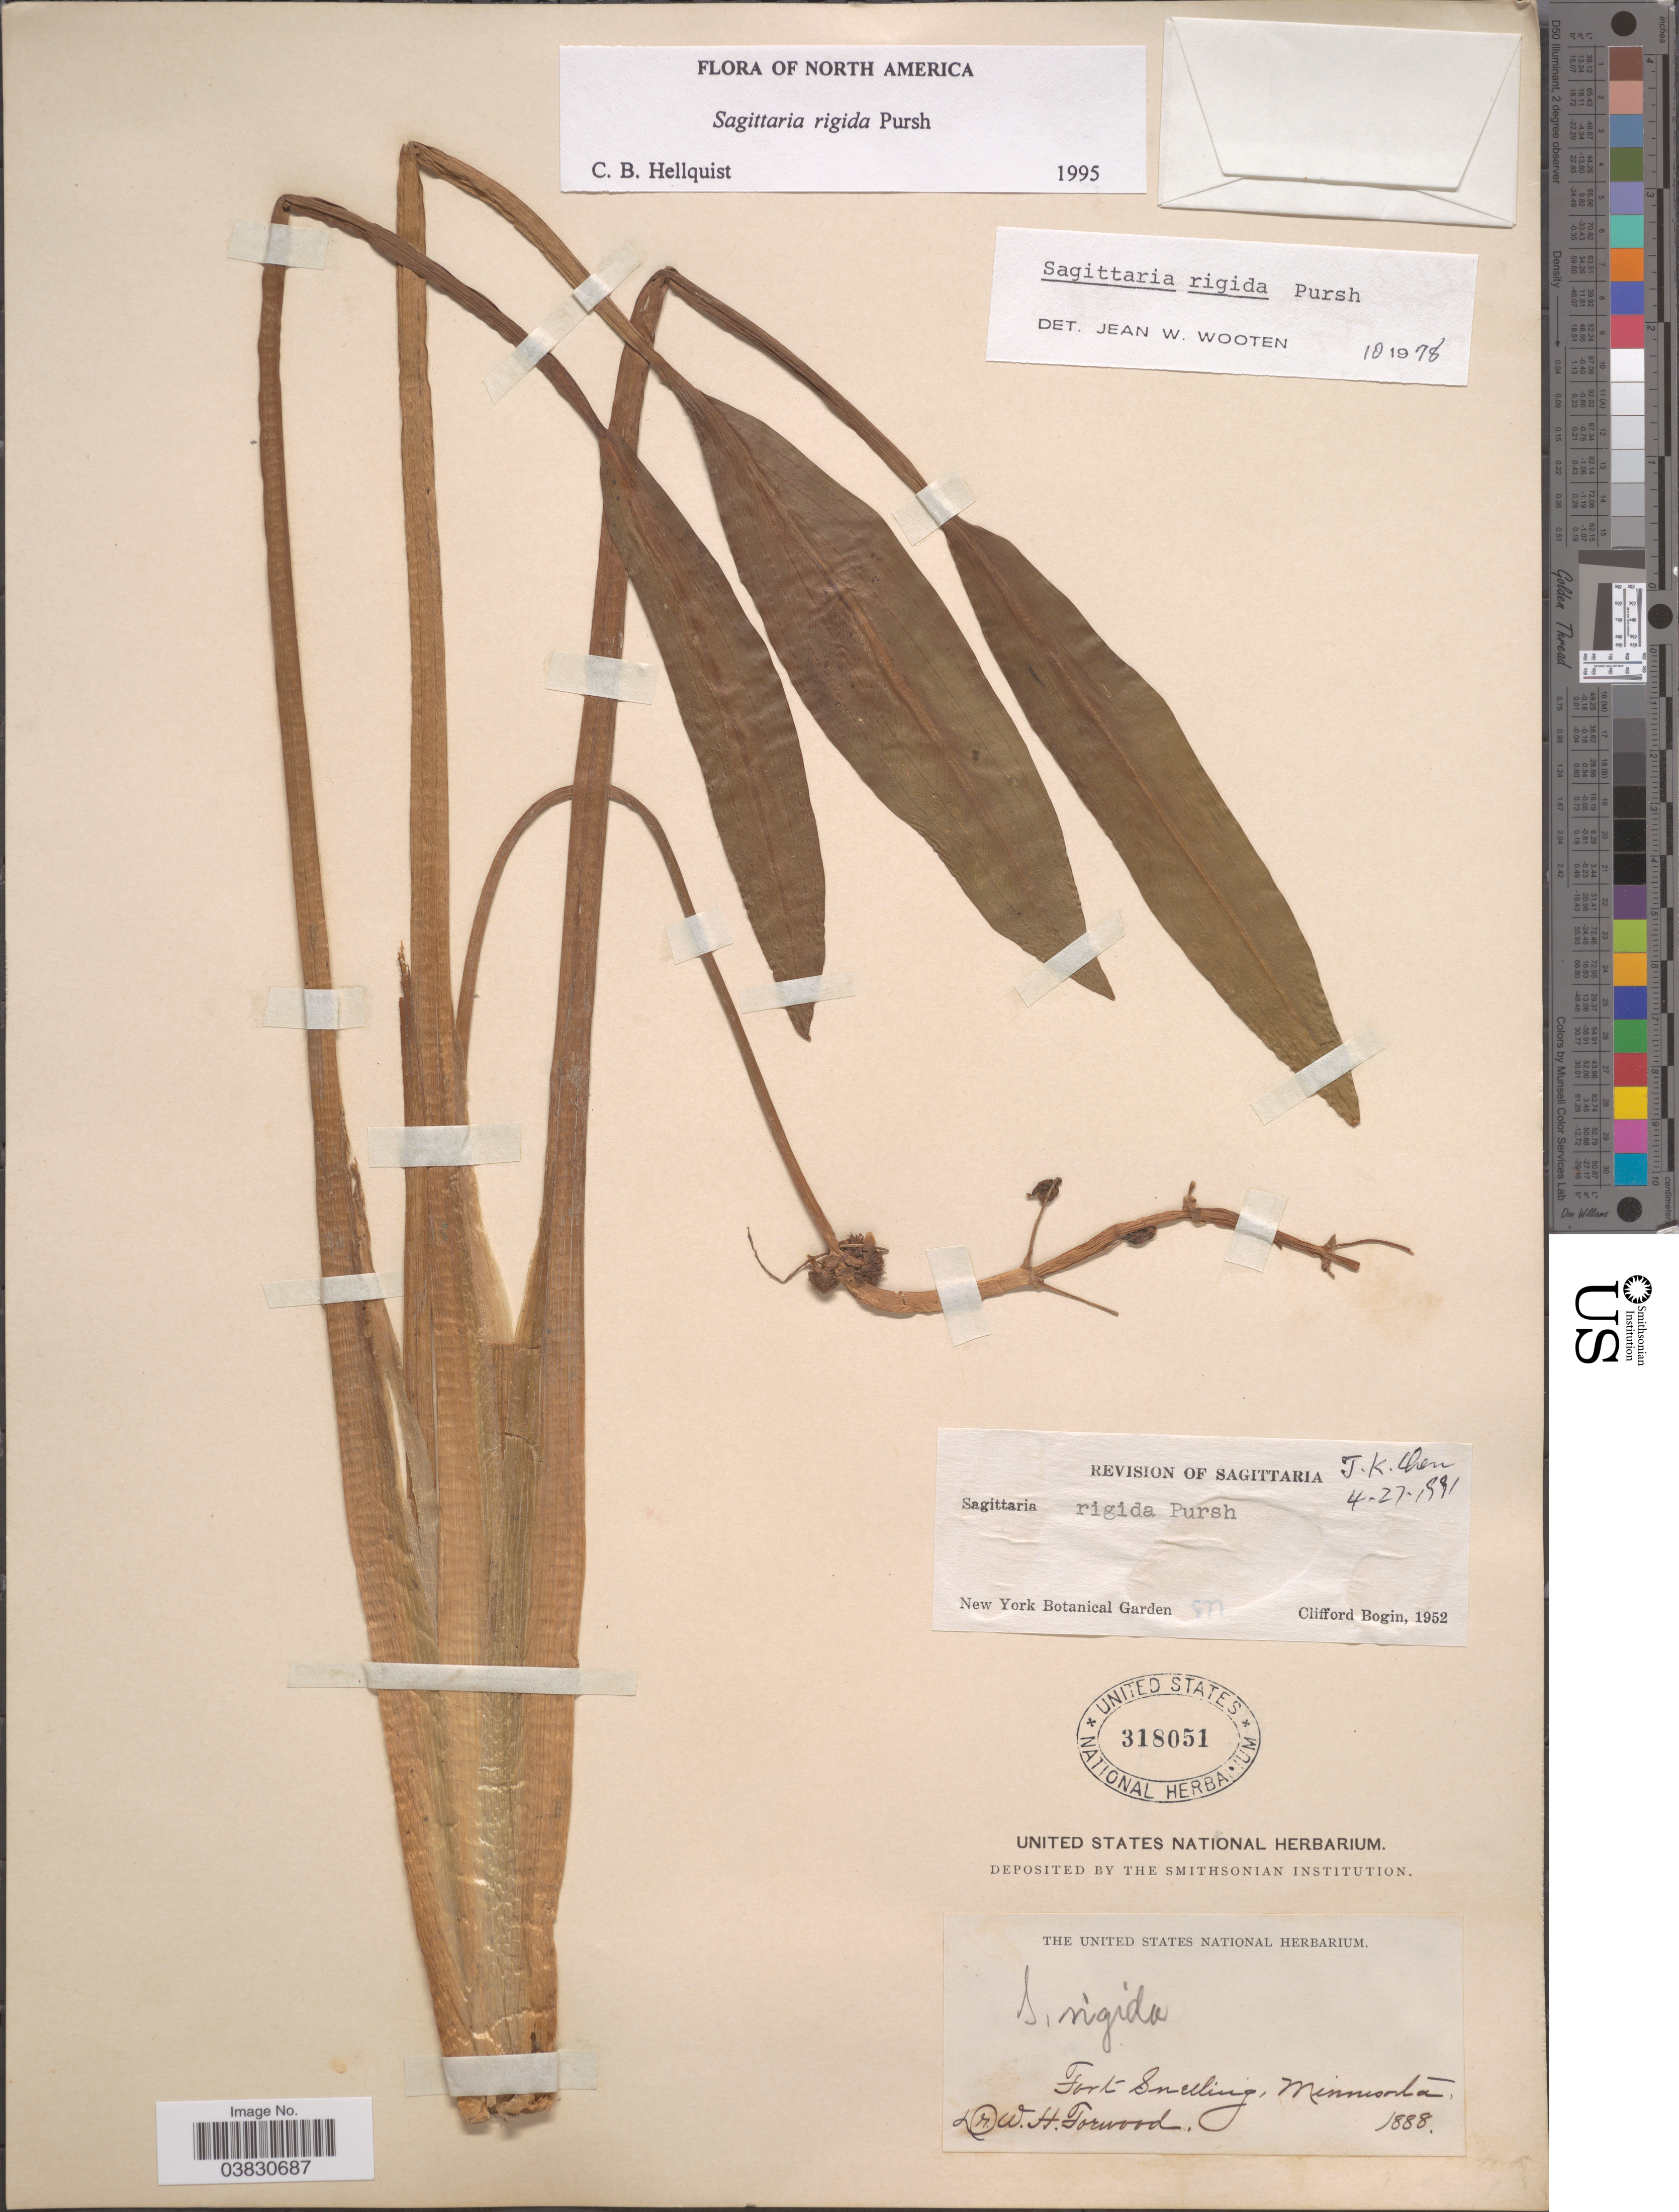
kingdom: Plantae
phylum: Tracheophyta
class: Liliopsida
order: Alismatales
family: Alismataceae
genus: Sagittaria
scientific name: Sagittaria rigida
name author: Pursh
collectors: W. Forwood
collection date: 1888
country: United States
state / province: Minnesota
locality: Fort Snelling.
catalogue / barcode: US 318051